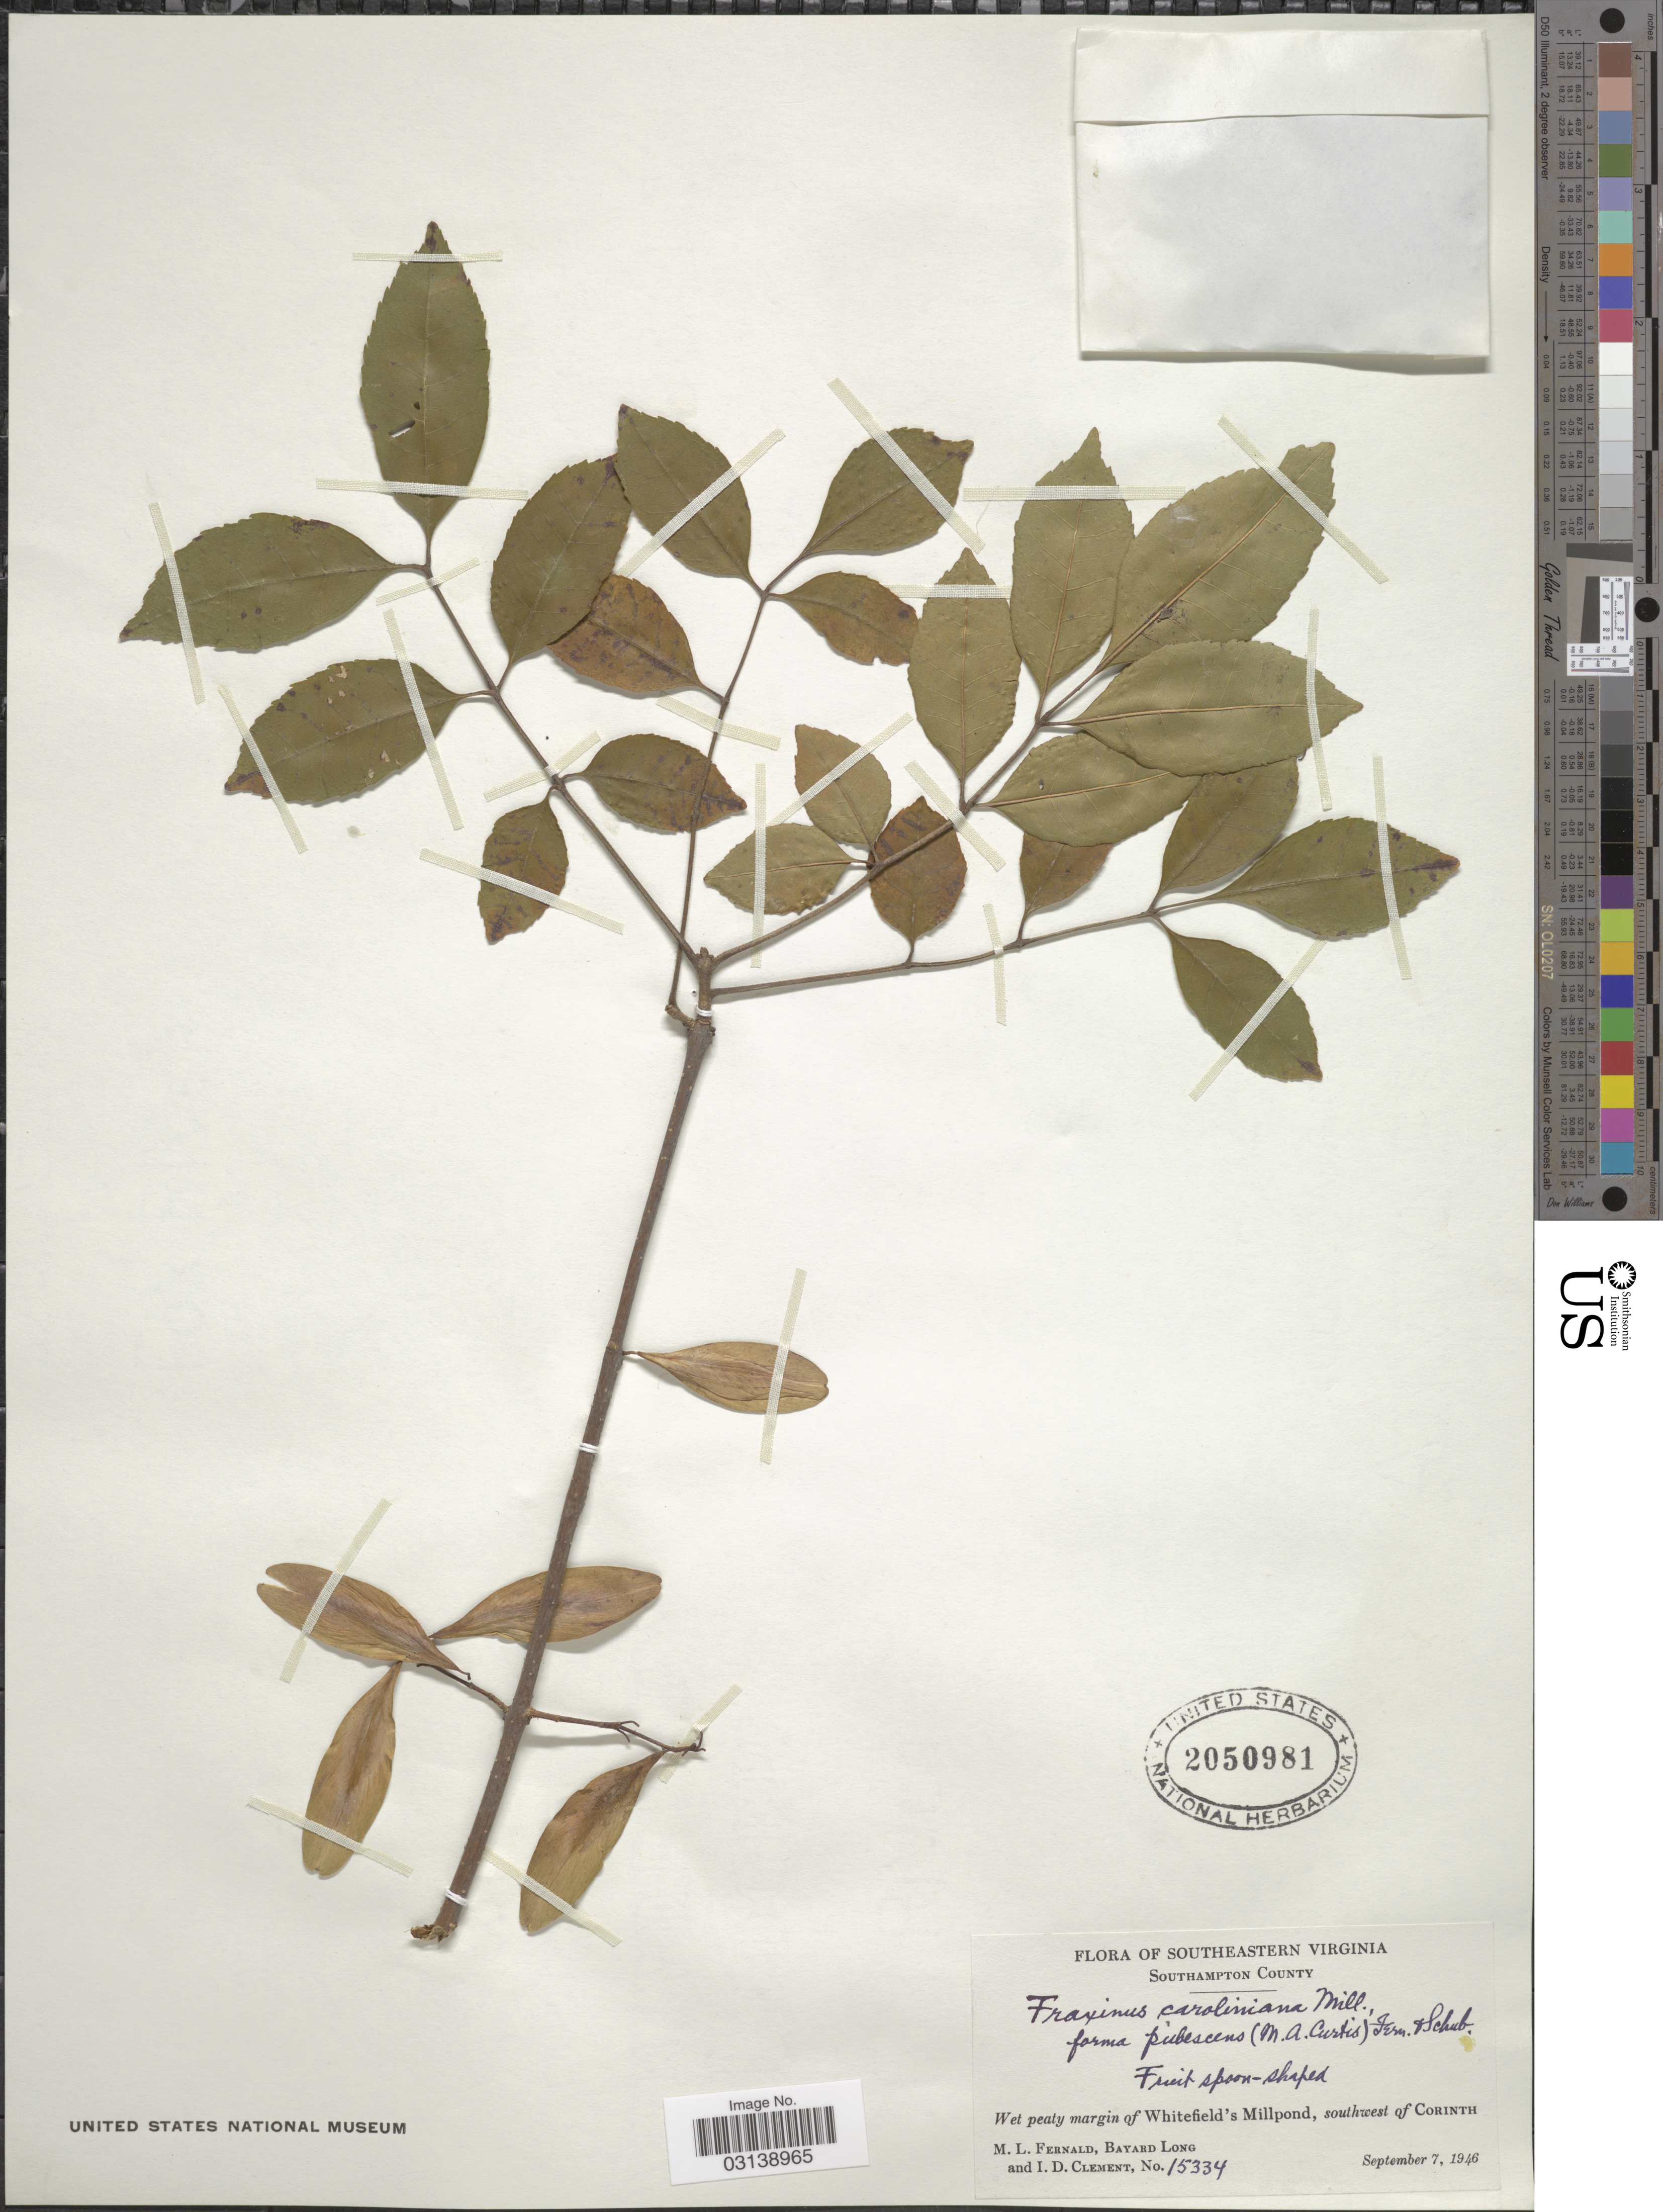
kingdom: Plantae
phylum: Tracheophyta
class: Magnoliopsida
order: Lamiales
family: Oleaceae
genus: Fraxinus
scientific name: Fraxinus pauciflora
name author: Nutt.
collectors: M. L. Fernald, B. Long & I. Clement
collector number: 15334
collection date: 1946-09-07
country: United States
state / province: Virginia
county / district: Southampton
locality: Southeastern Virginia. Southampton County. Margin of Whitefield's Millpond, southwest of Corinth.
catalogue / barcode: US 2050981